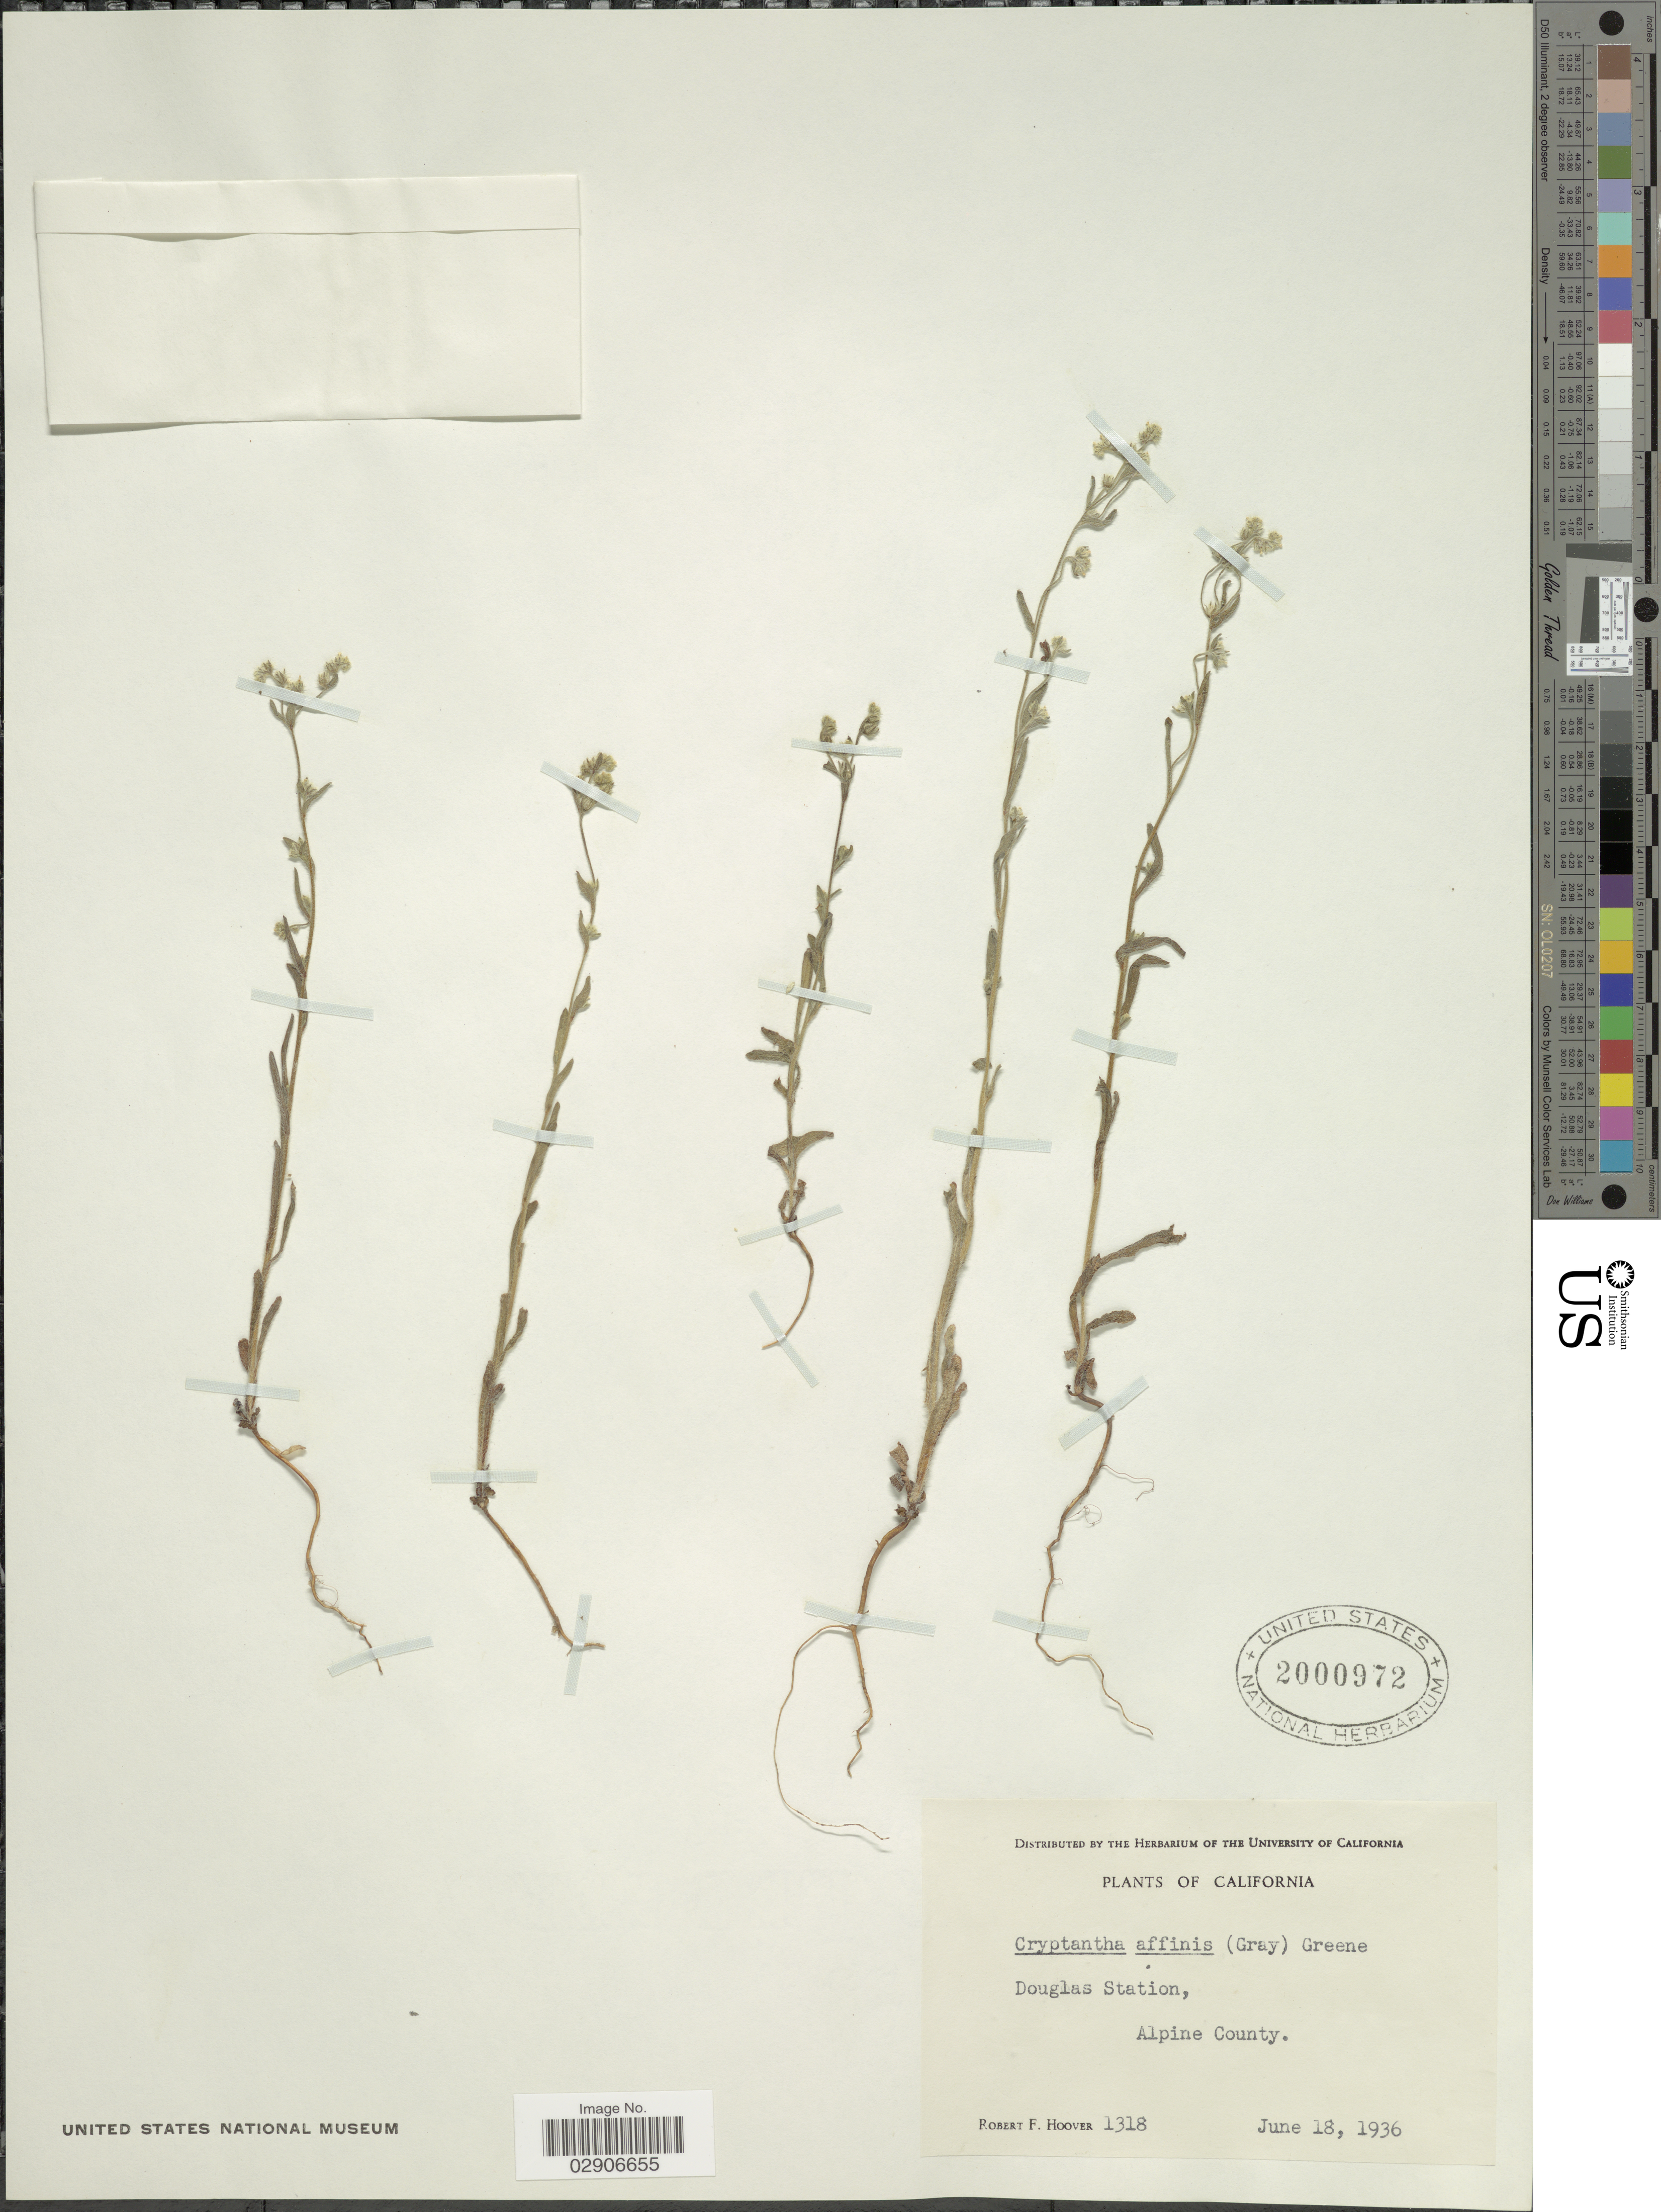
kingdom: Plantae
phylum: Tracheophyta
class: Magnoliopsida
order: Boraginales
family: Boraginaceae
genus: Cryptantha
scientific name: Cryptantha affinis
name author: (A. Gray) Greene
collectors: R. F. Hoover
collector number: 1318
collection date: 1936-06-18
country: United States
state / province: California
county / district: Alpine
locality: Douglas Station, Alpine County. California.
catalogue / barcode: US 2000972